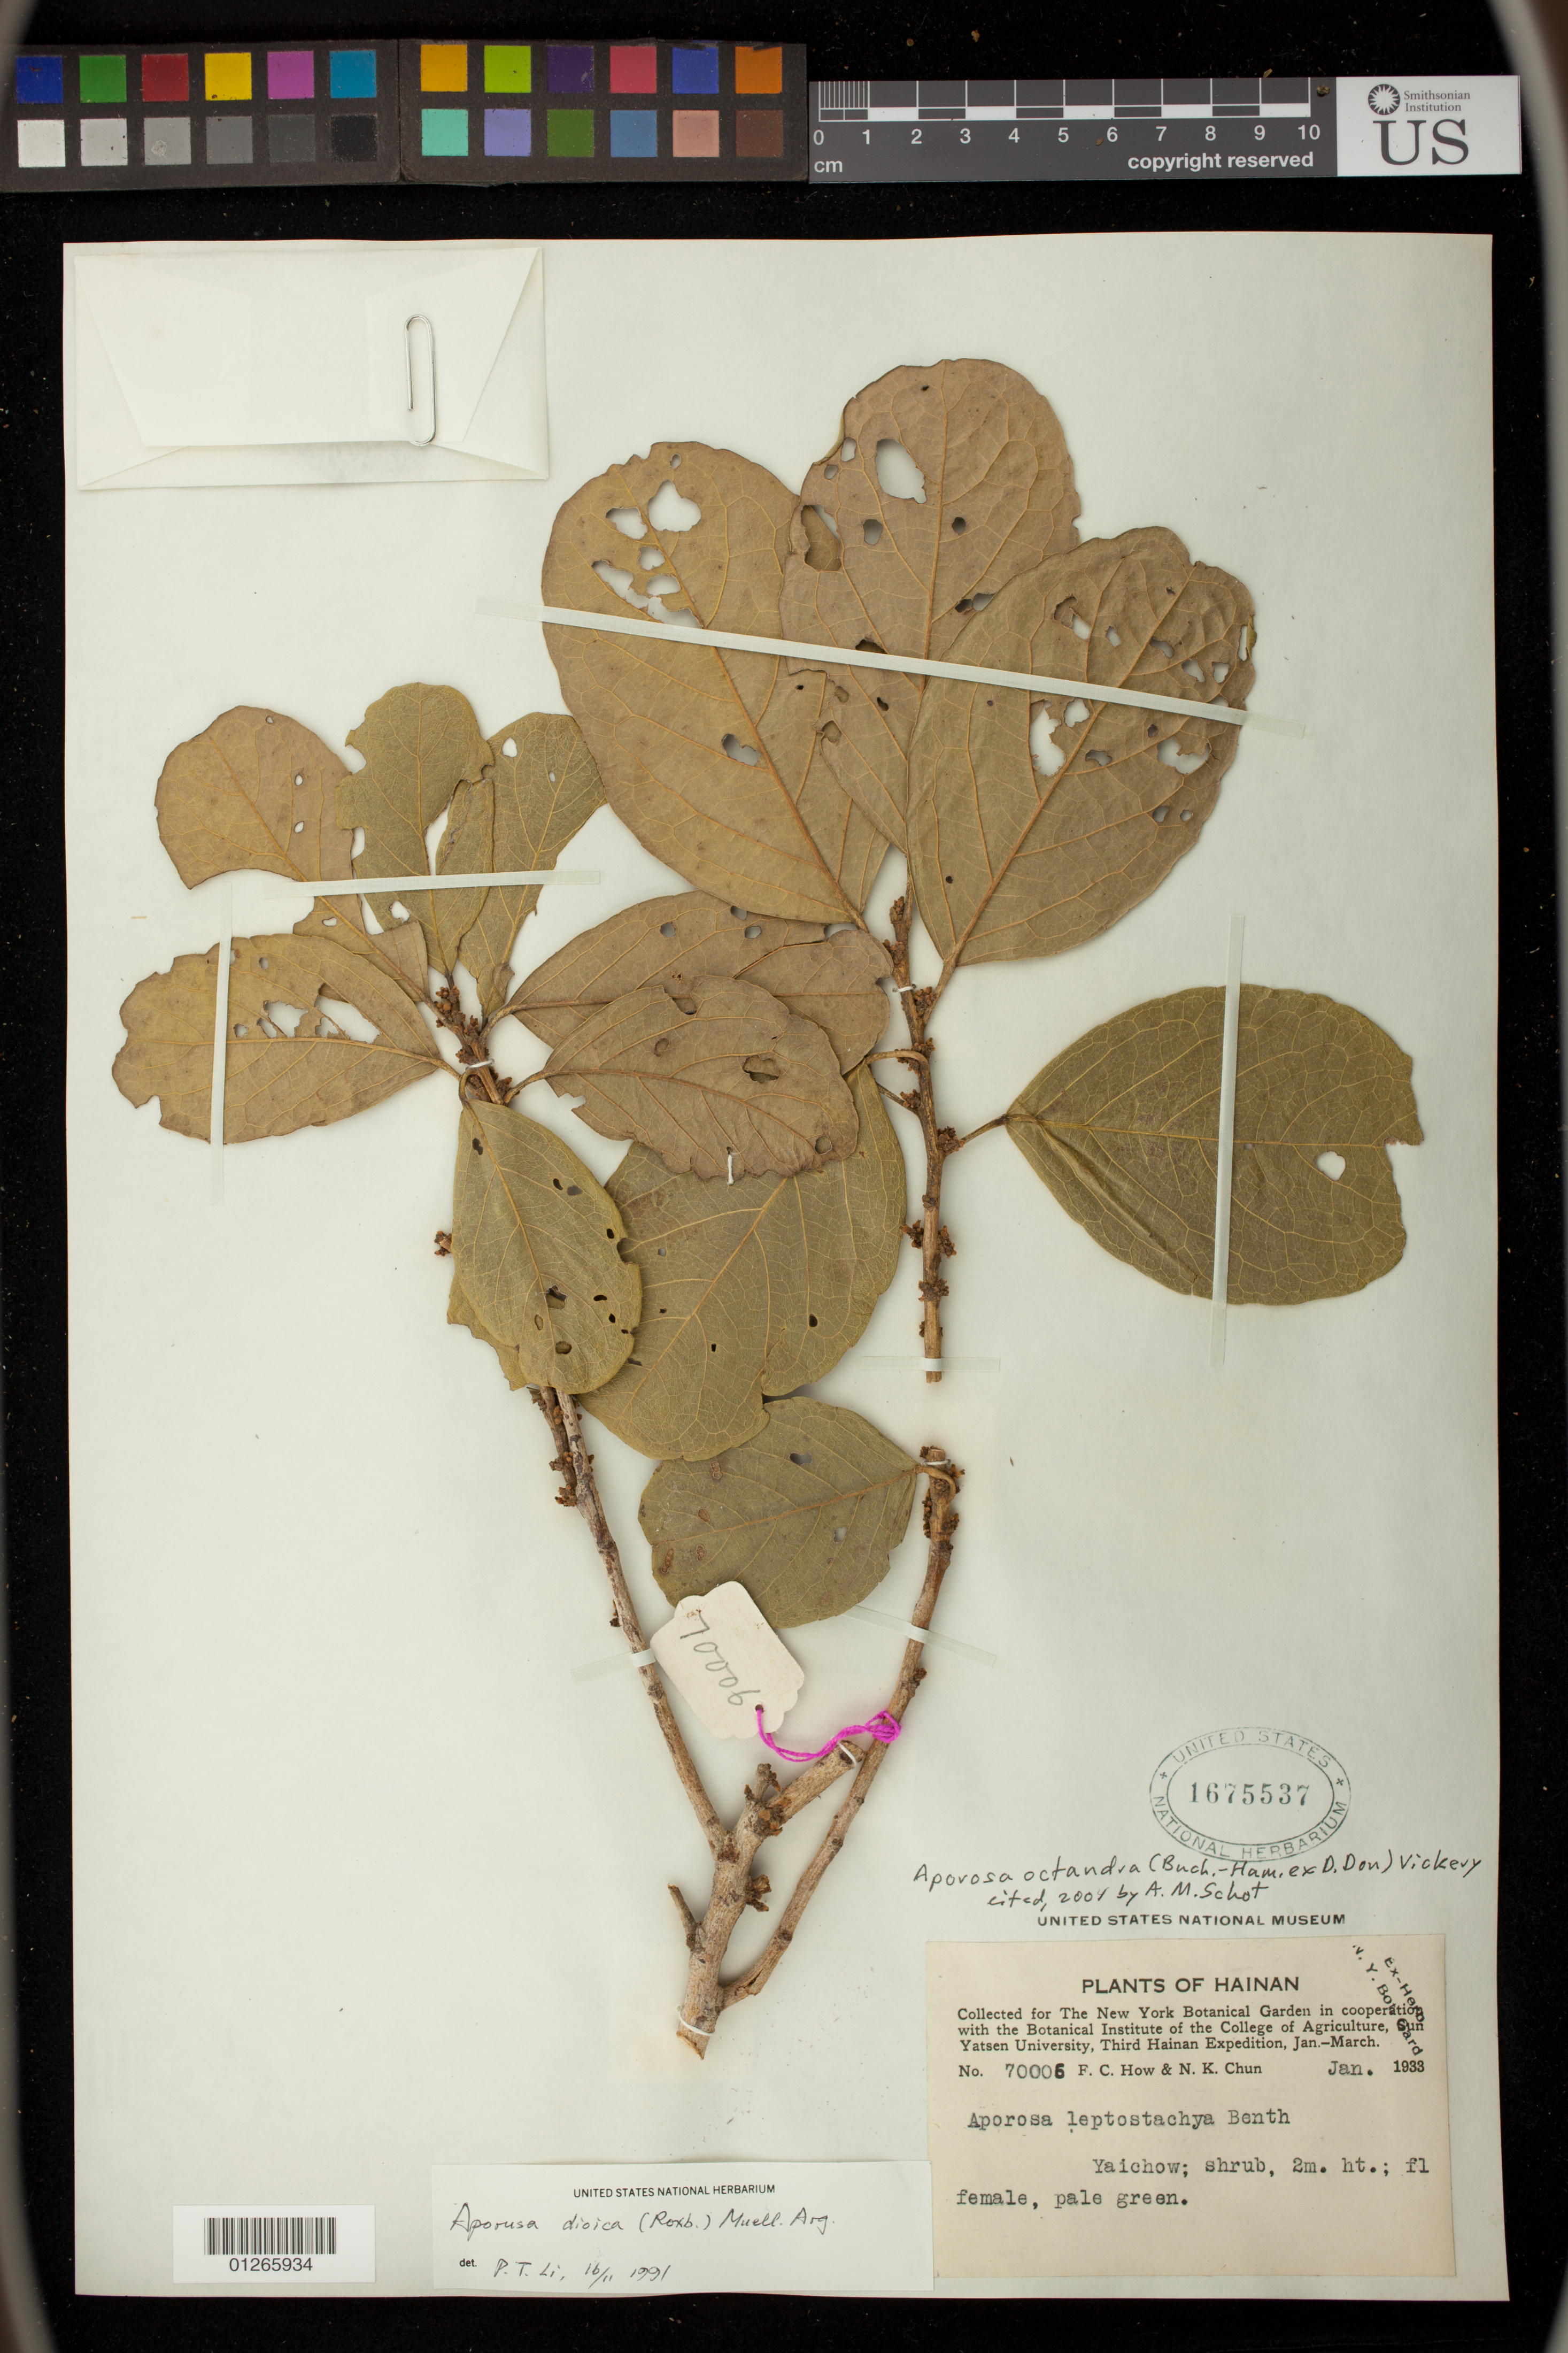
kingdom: Plantae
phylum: Tracheophyta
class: Magnoliopsida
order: Malpighiales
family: Phyllanthaceae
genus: Aporosa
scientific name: Aporosa octandra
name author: (Buch.-Ham. & D. Don) Vickery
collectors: F. C. How & N. K. Chun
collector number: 70006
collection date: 1938-01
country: China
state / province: Hainan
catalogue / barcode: US 1675537